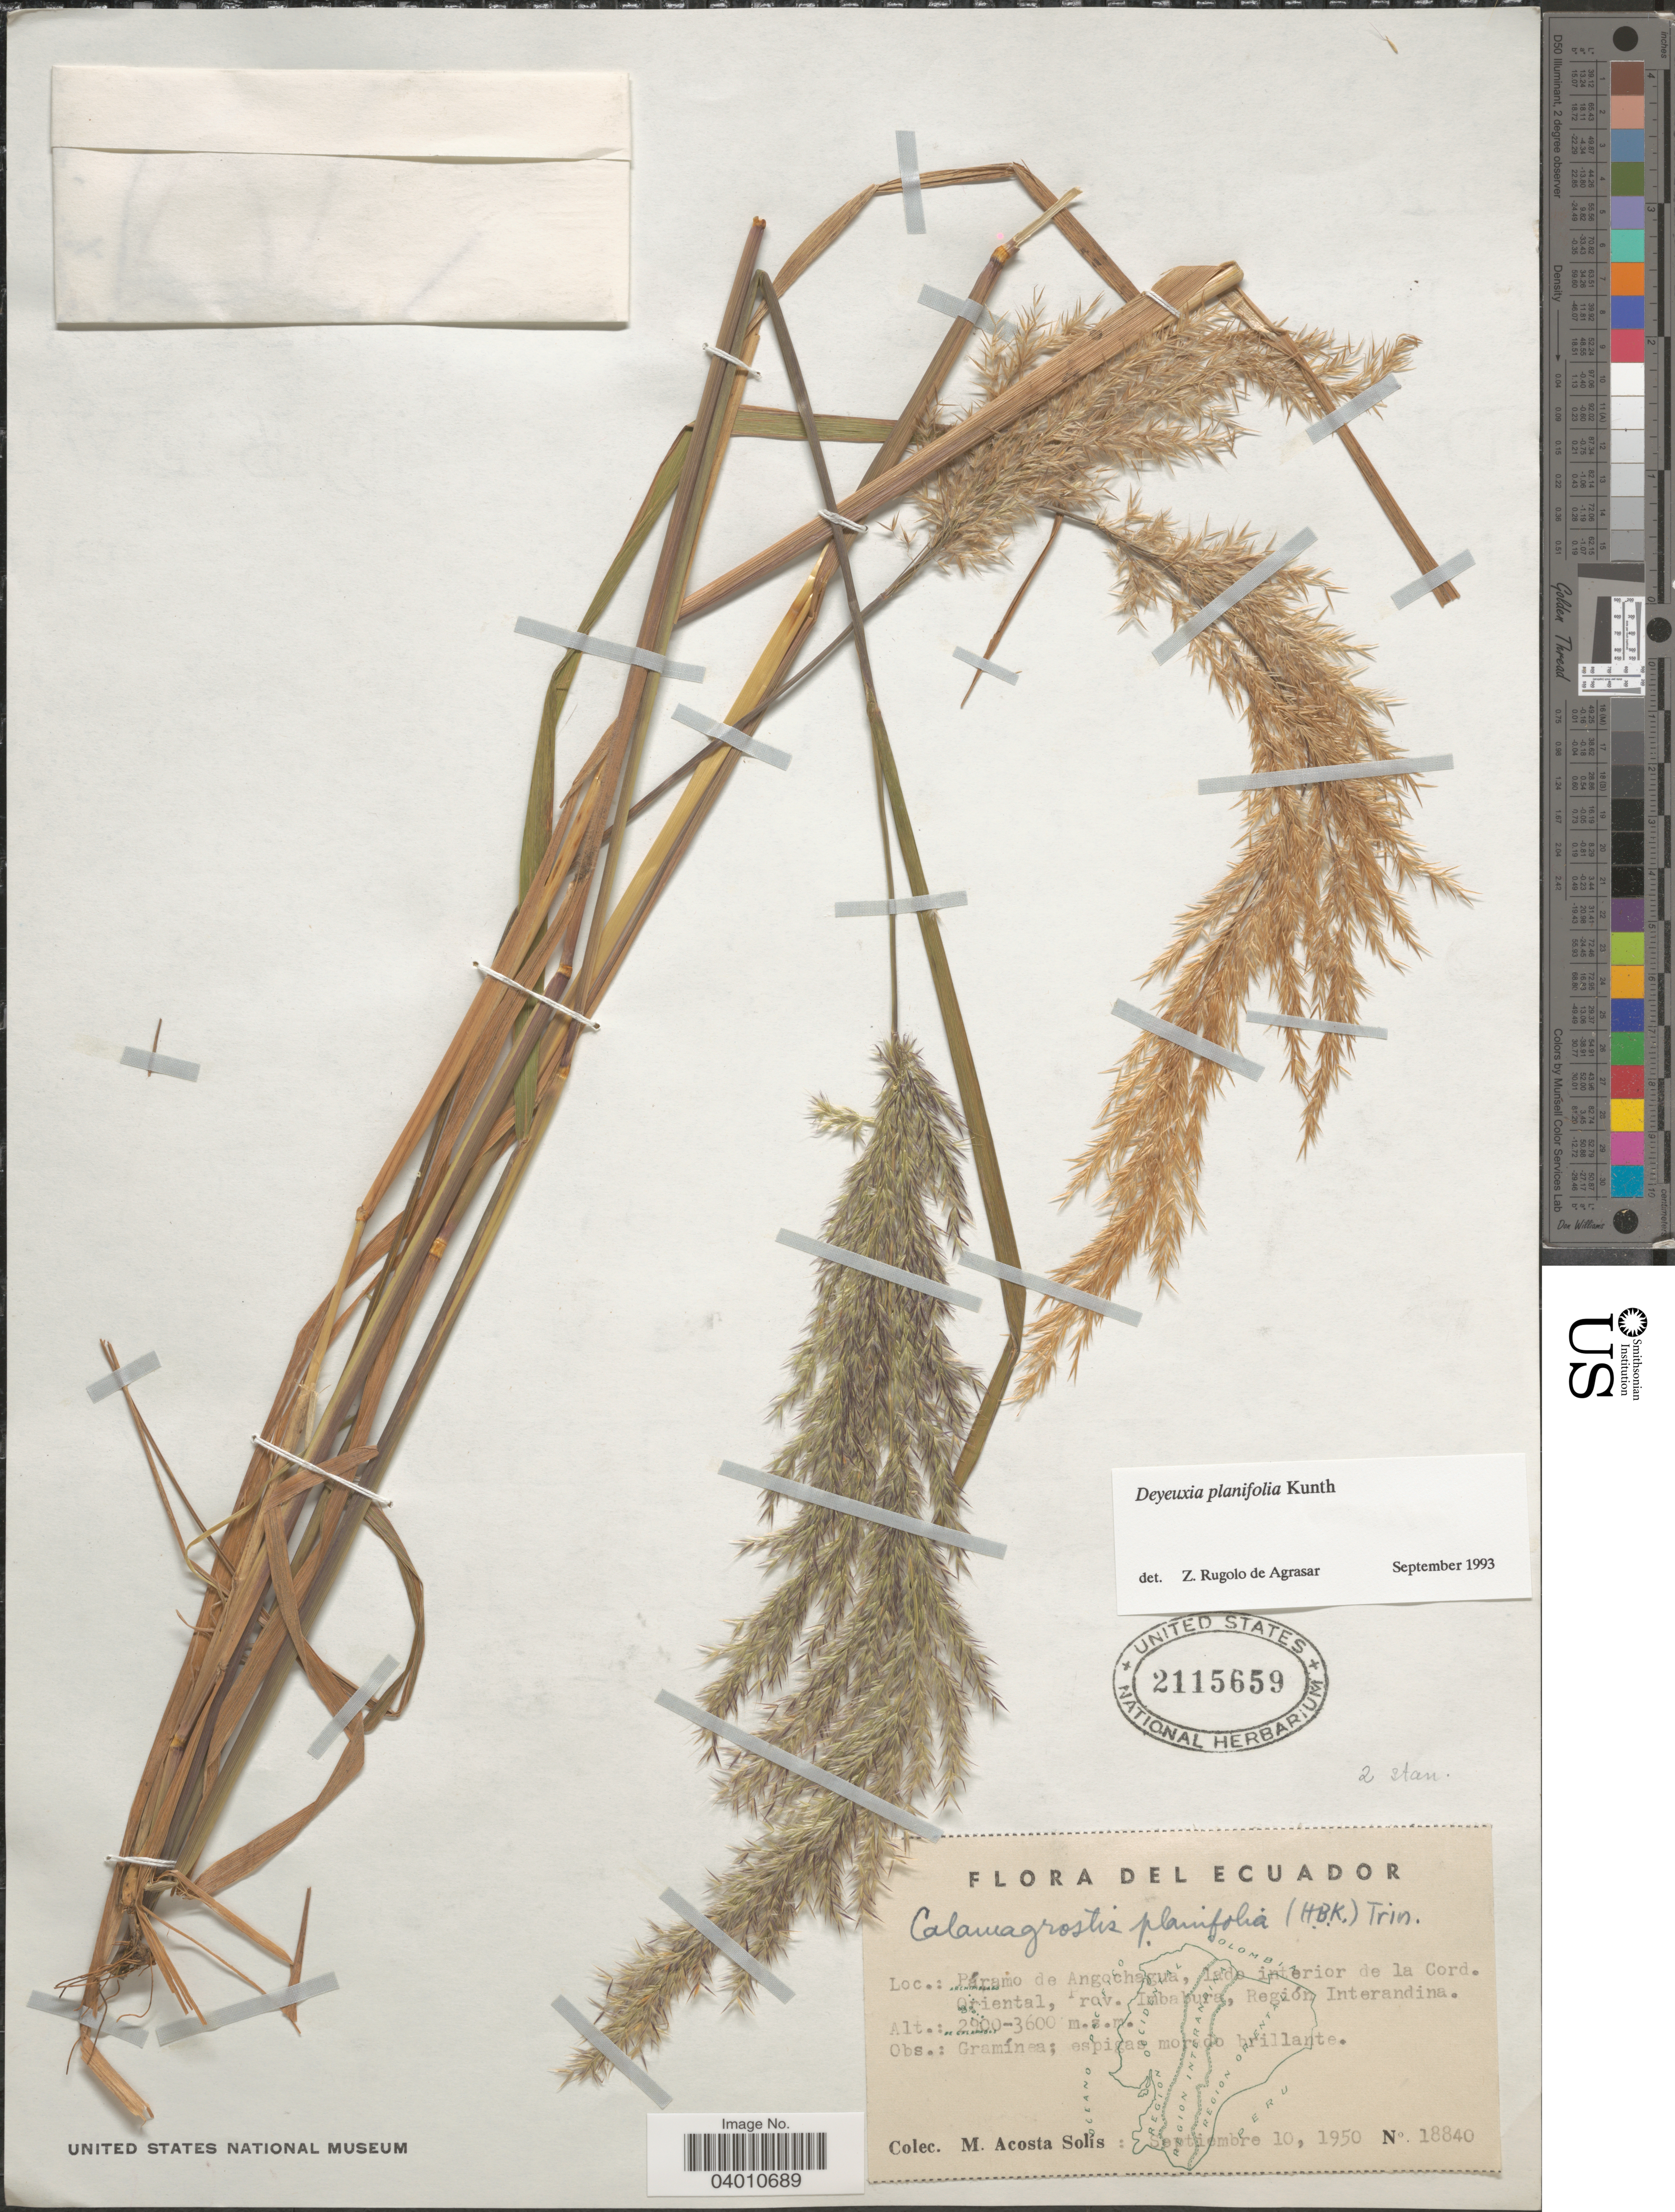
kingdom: Plantae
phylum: Tracheophyta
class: Liliopsida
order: Poales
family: Poaceae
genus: Peyritschia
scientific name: Peyritschia planifolia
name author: (Kunth) P.M. Peterson et al.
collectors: M. Acosta Solis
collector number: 18840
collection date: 1950-09-10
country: Ecuador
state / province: Imbabura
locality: Paramo de Angochagua, lado interior de la Cord. Oriental, Región Interandina.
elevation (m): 2900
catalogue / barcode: US 2115659